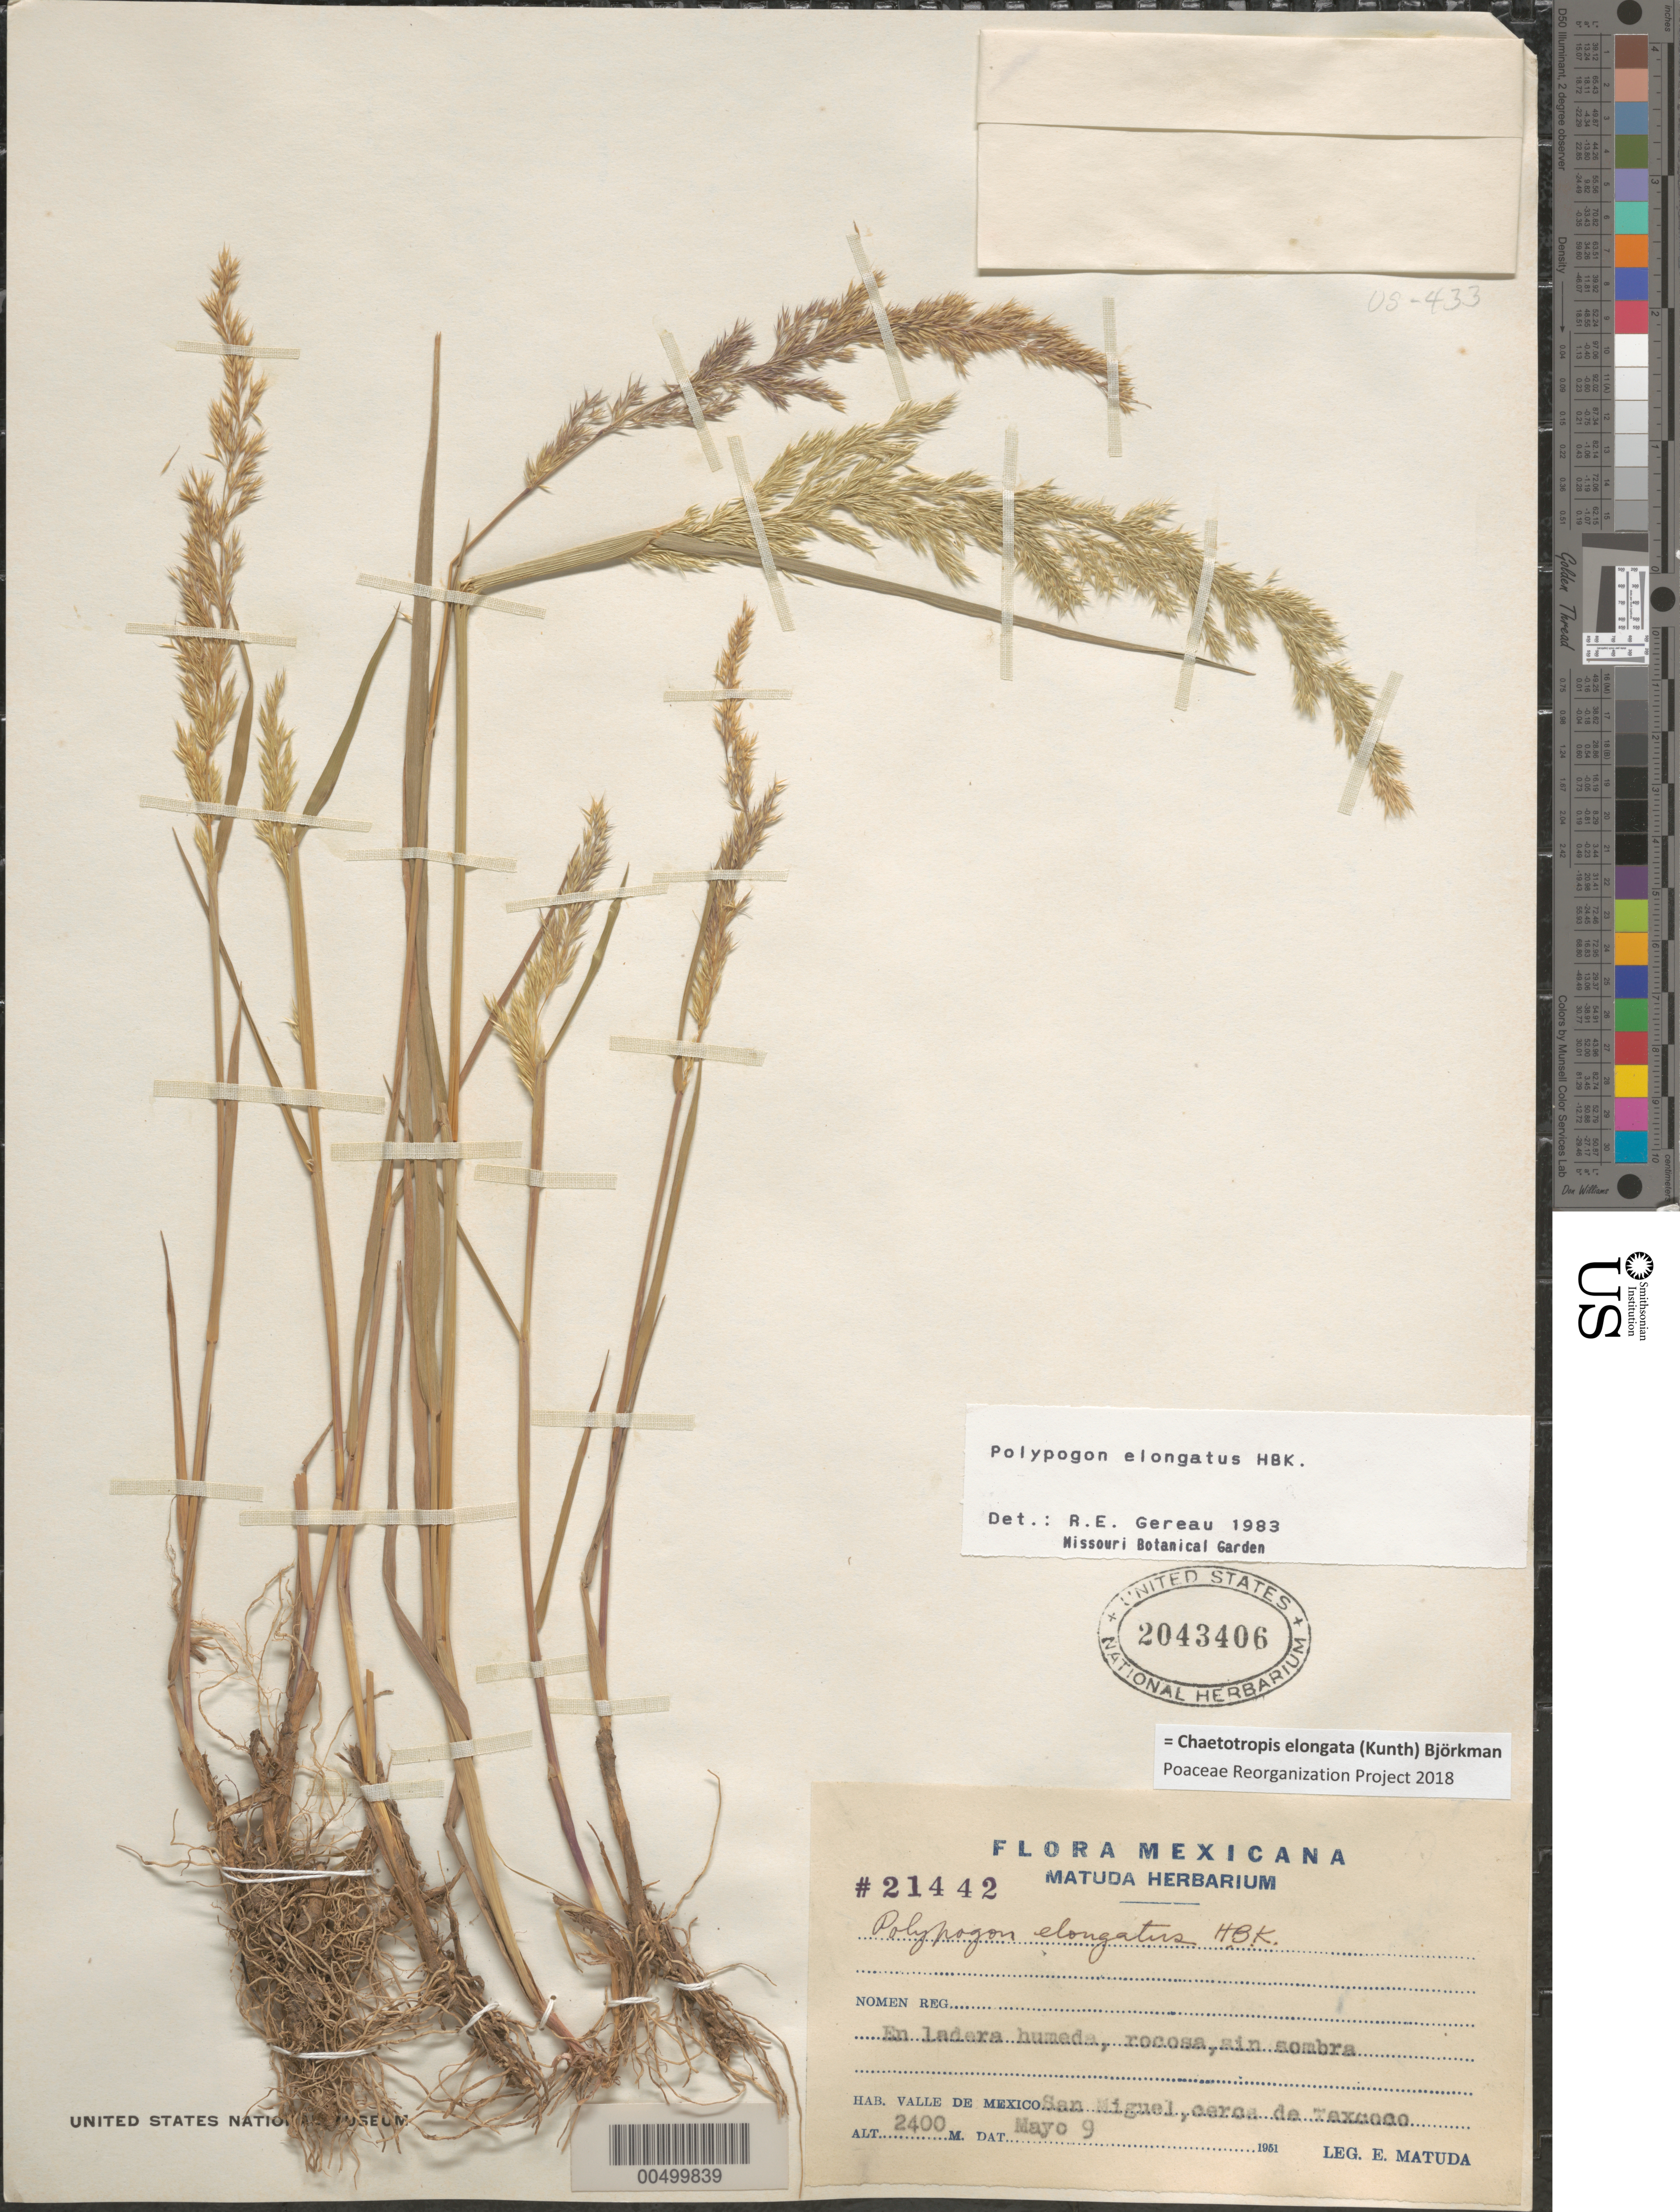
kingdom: Plantae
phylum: Tracheophyta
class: Liliopsida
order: Poales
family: Poaceae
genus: Chaetotropis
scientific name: Chaetotropis elongata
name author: (Kunth) Björkman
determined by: Poaceae Reorganization Project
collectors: E. Matuda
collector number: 21442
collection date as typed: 9 May 1951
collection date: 1951-05-09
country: Mexico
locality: Valle de Mexico, San Miguel, cerca de Taxcoco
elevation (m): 2400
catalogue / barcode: US 2043406